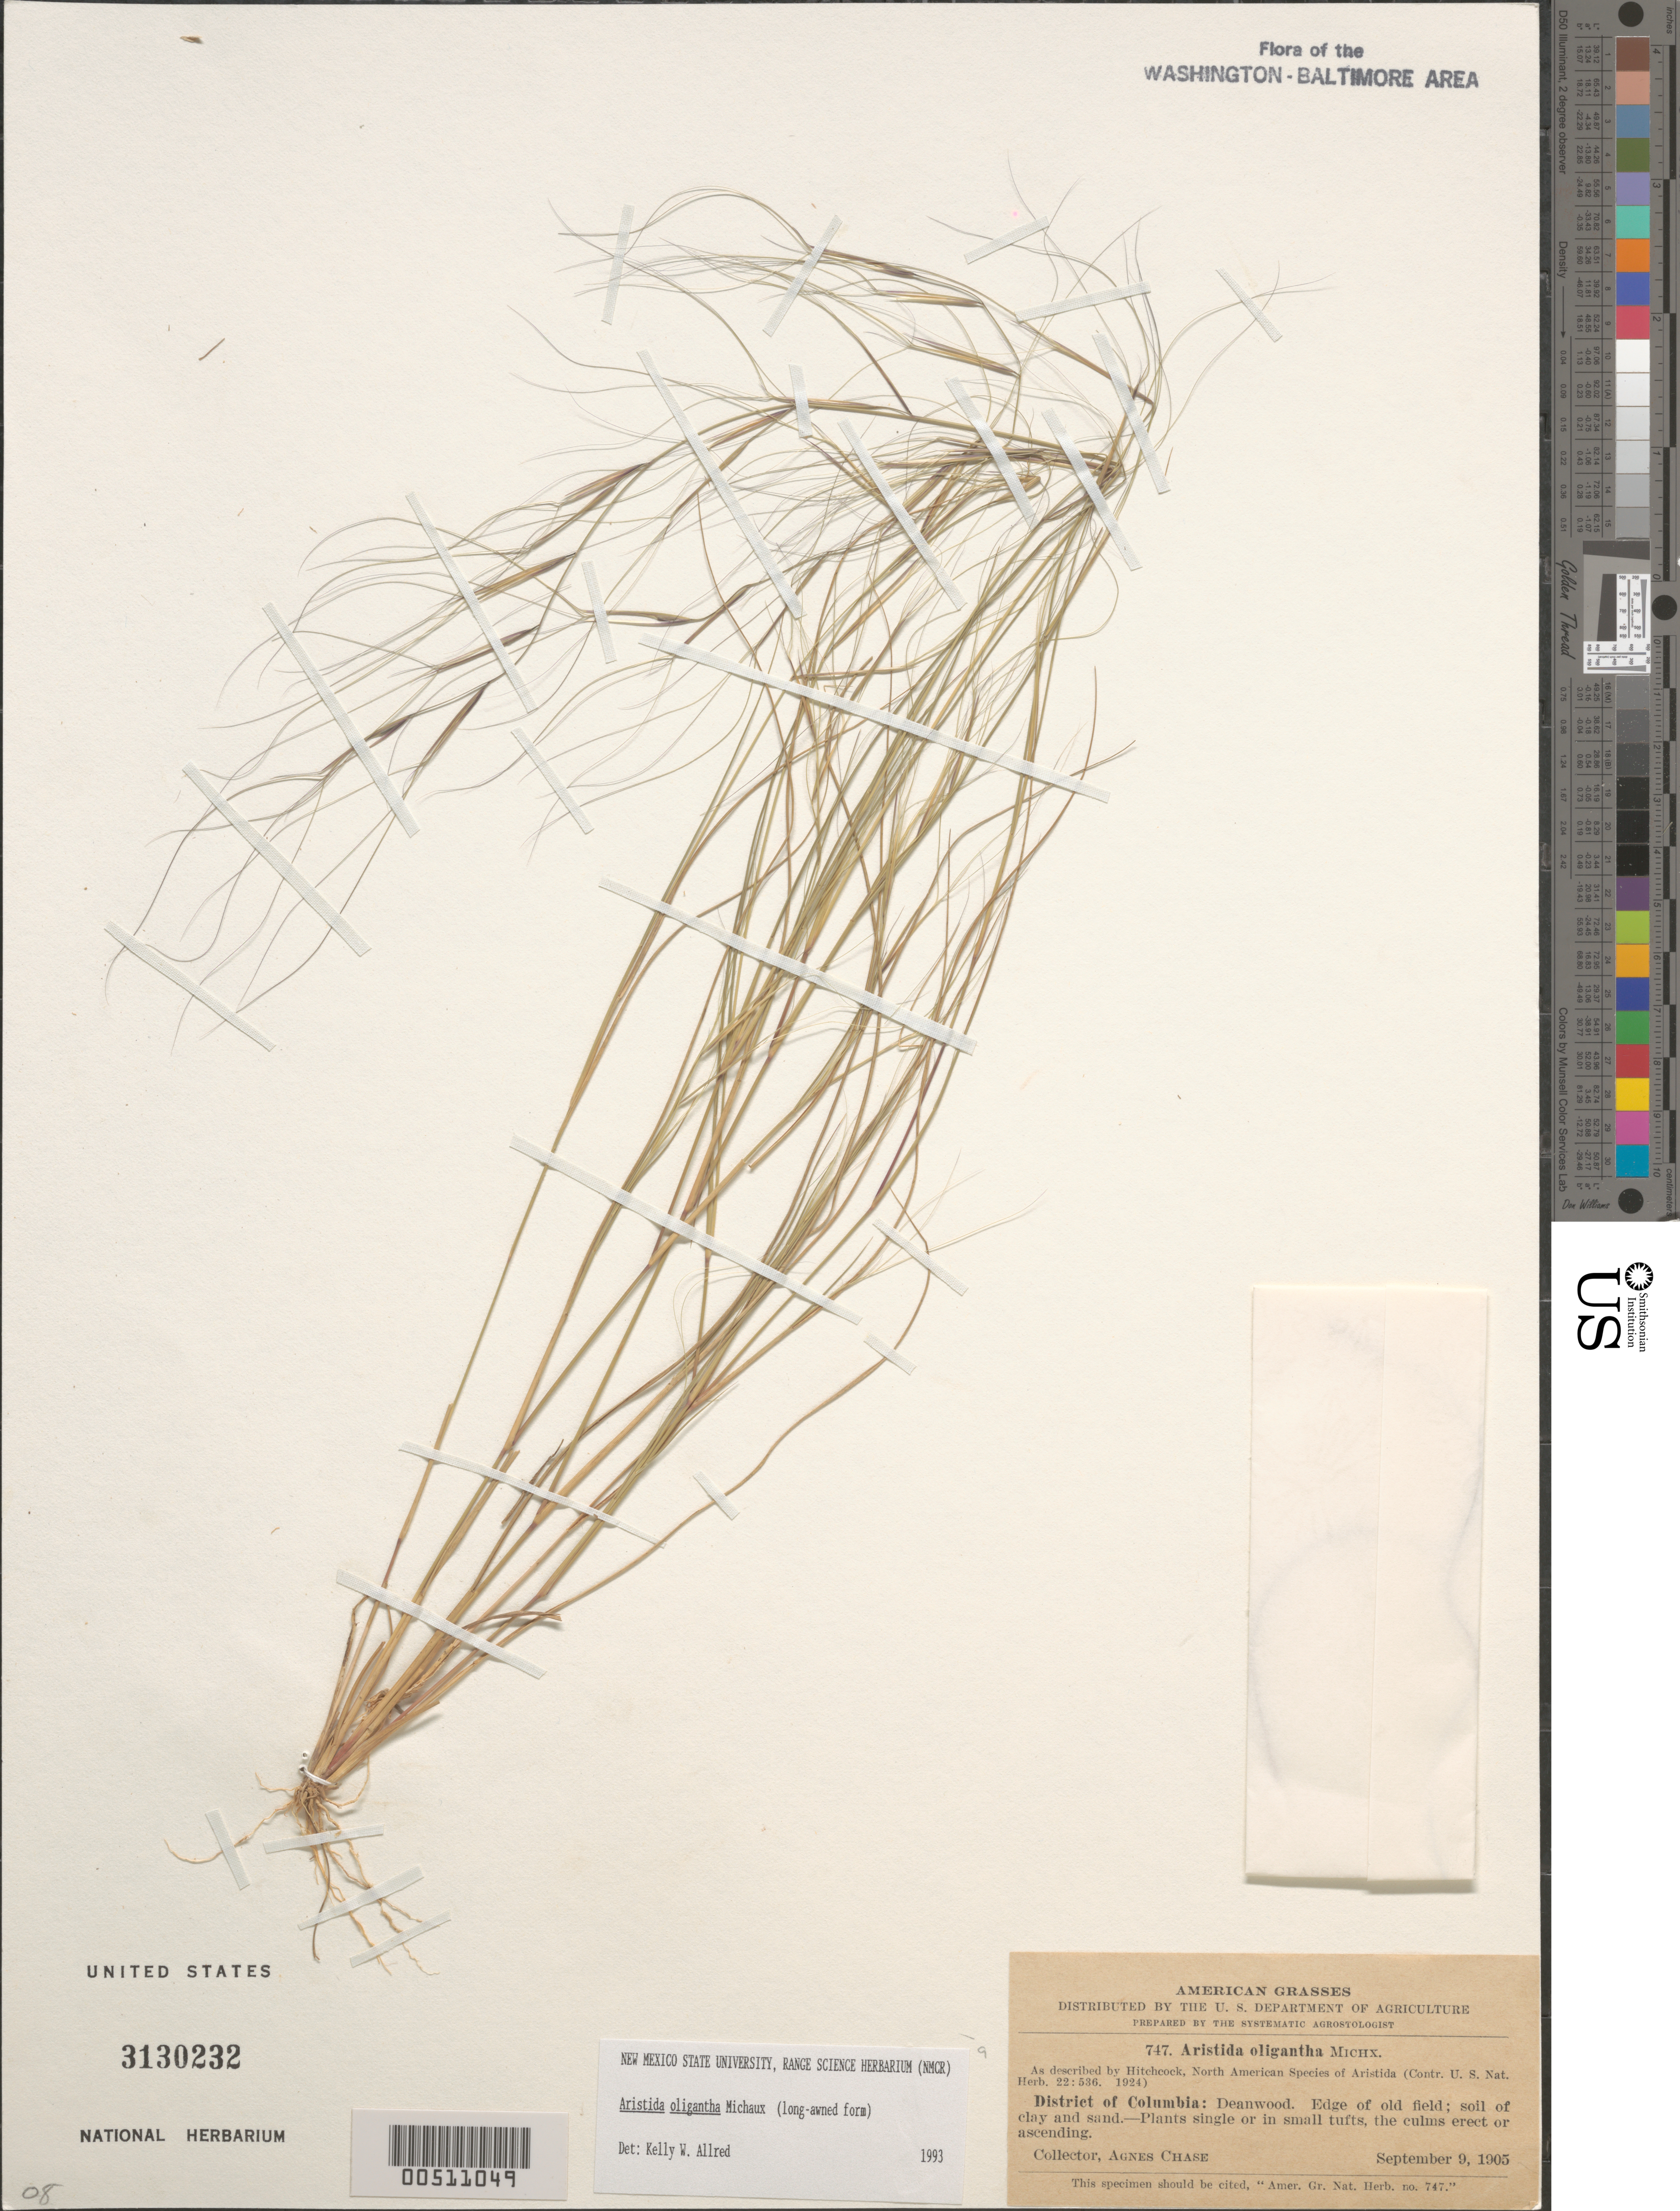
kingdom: Plantae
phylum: Tracheophyta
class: Liliopsida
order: Poales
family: Poaceae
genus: Aristida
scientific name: Aristida oligantha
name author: Michx.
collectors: A. Chase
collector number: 747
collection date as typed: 09 Sep 1905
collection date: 1905-09-09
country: United States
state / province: District of Columbia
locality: Deanwood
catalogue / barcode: US 3130232